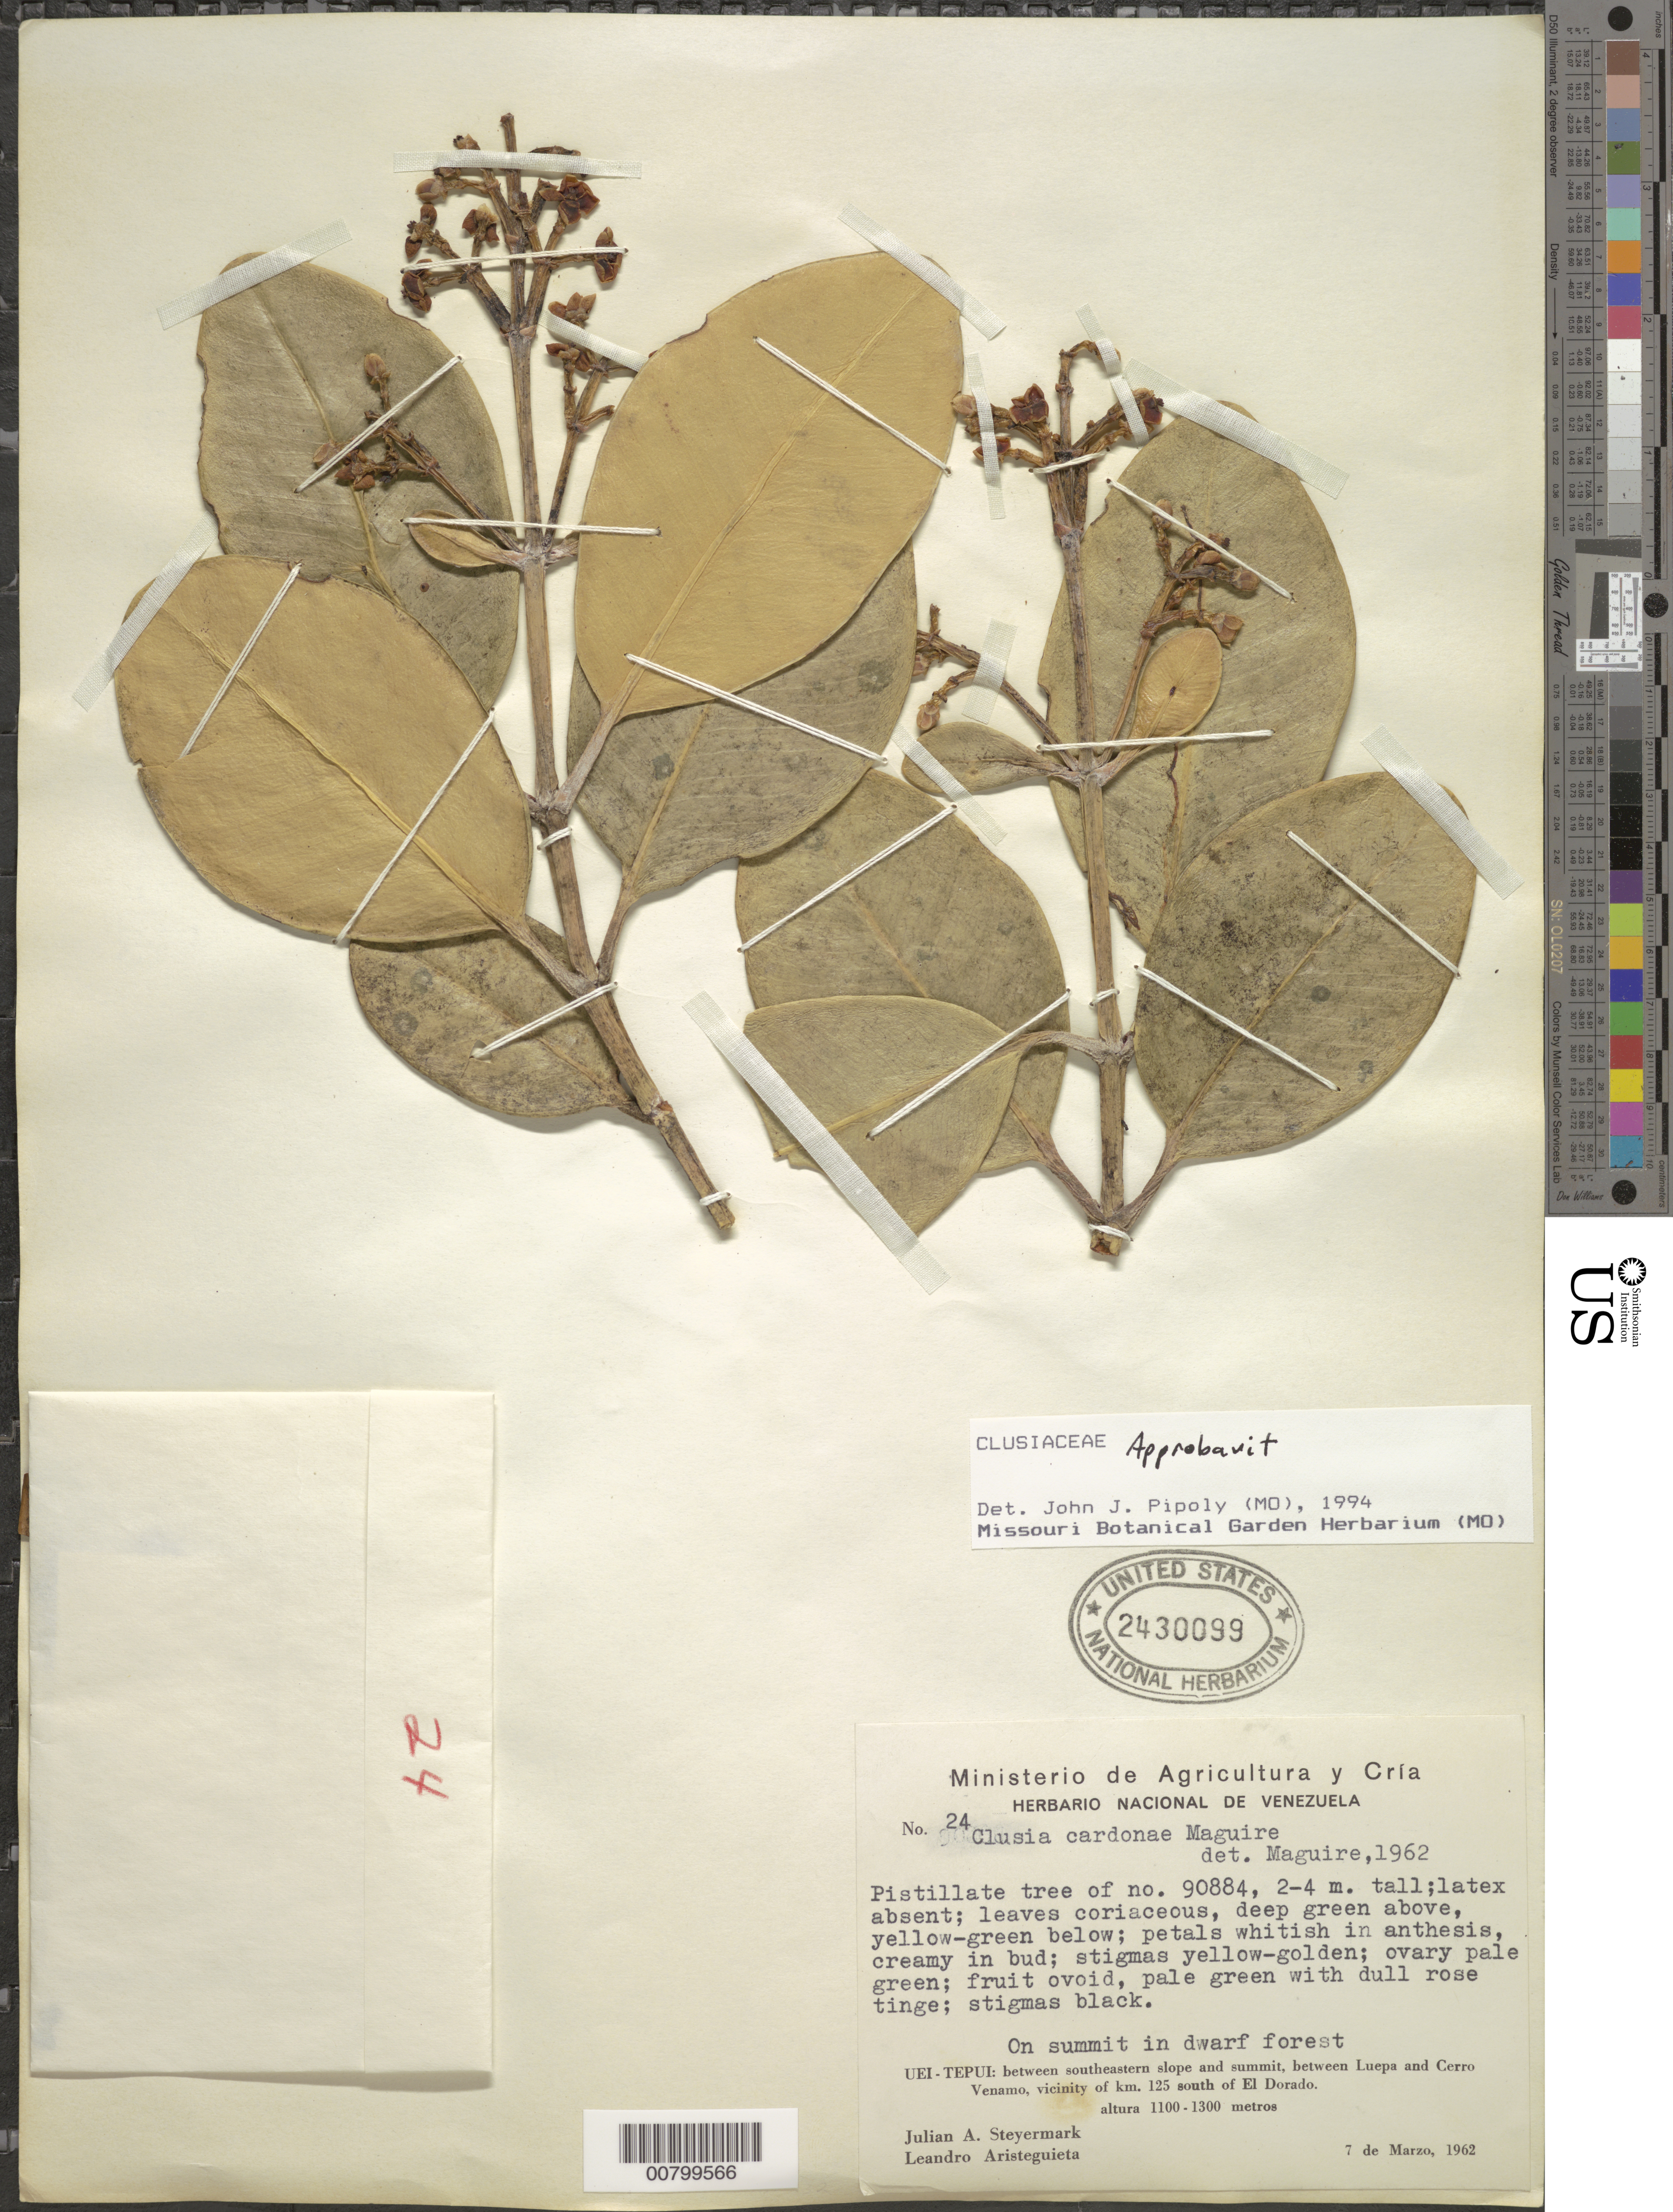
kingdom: Plantae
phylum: Tracheophyta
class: Magnoliopsida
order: Malpighiales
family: Clusiaceae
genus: Clusia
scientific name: Clusia cardonae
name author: Maguire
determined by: Pipoly, J. J., III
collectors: J. Steyermark & L. Aristeguieta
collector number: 62 24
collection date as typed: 7-Mar-62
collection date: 1962-03-07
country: Venezuela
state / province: Bolívar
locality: Uei-tepuí, between Luepa and Cerro Venamo, vicinity of km 125 S of El Dorado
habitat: Dwarf forest on summit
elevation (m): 1100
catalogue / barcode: US 2430099